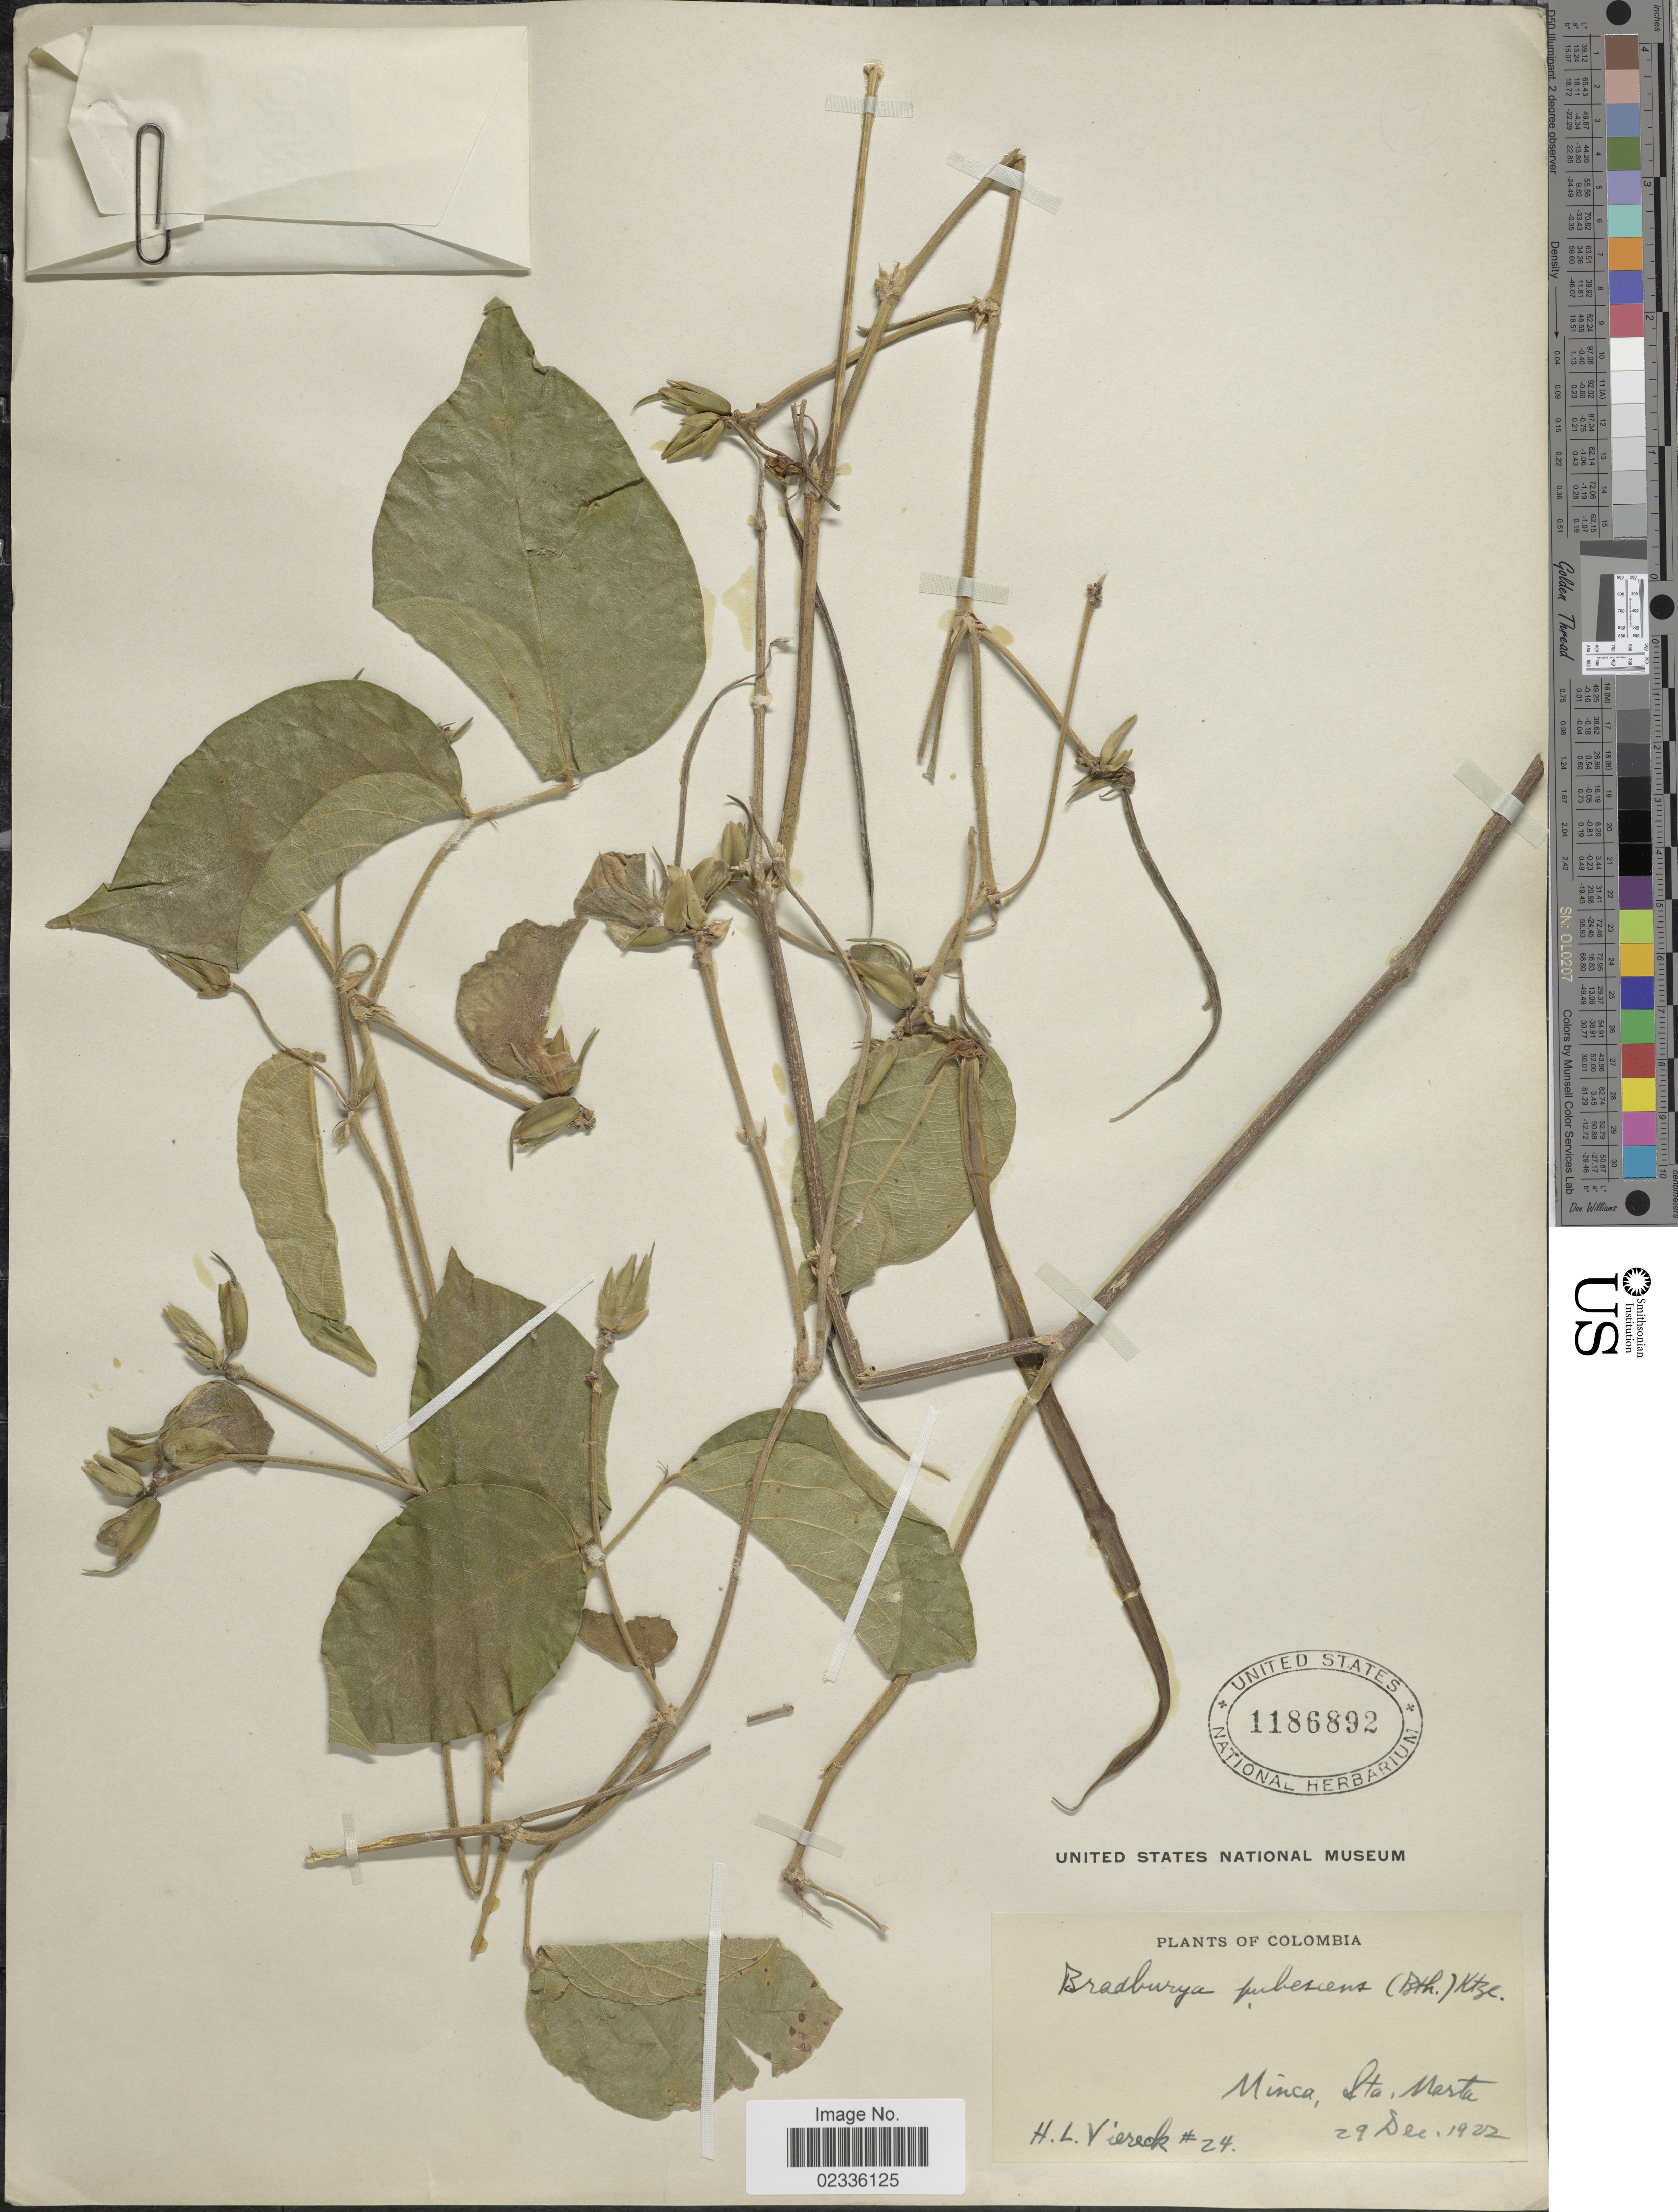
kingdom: Plantae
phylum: Tracheophyta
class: Magnoliopsida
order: Fabales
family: Fabaceae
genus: Centrosema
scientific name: Centrosema pubescens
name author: Benth.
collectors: H. L. Viereck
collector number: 24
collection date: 1922-12-29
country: Colombia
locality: Minca. Sta. Marta.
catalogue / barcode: US 1186892